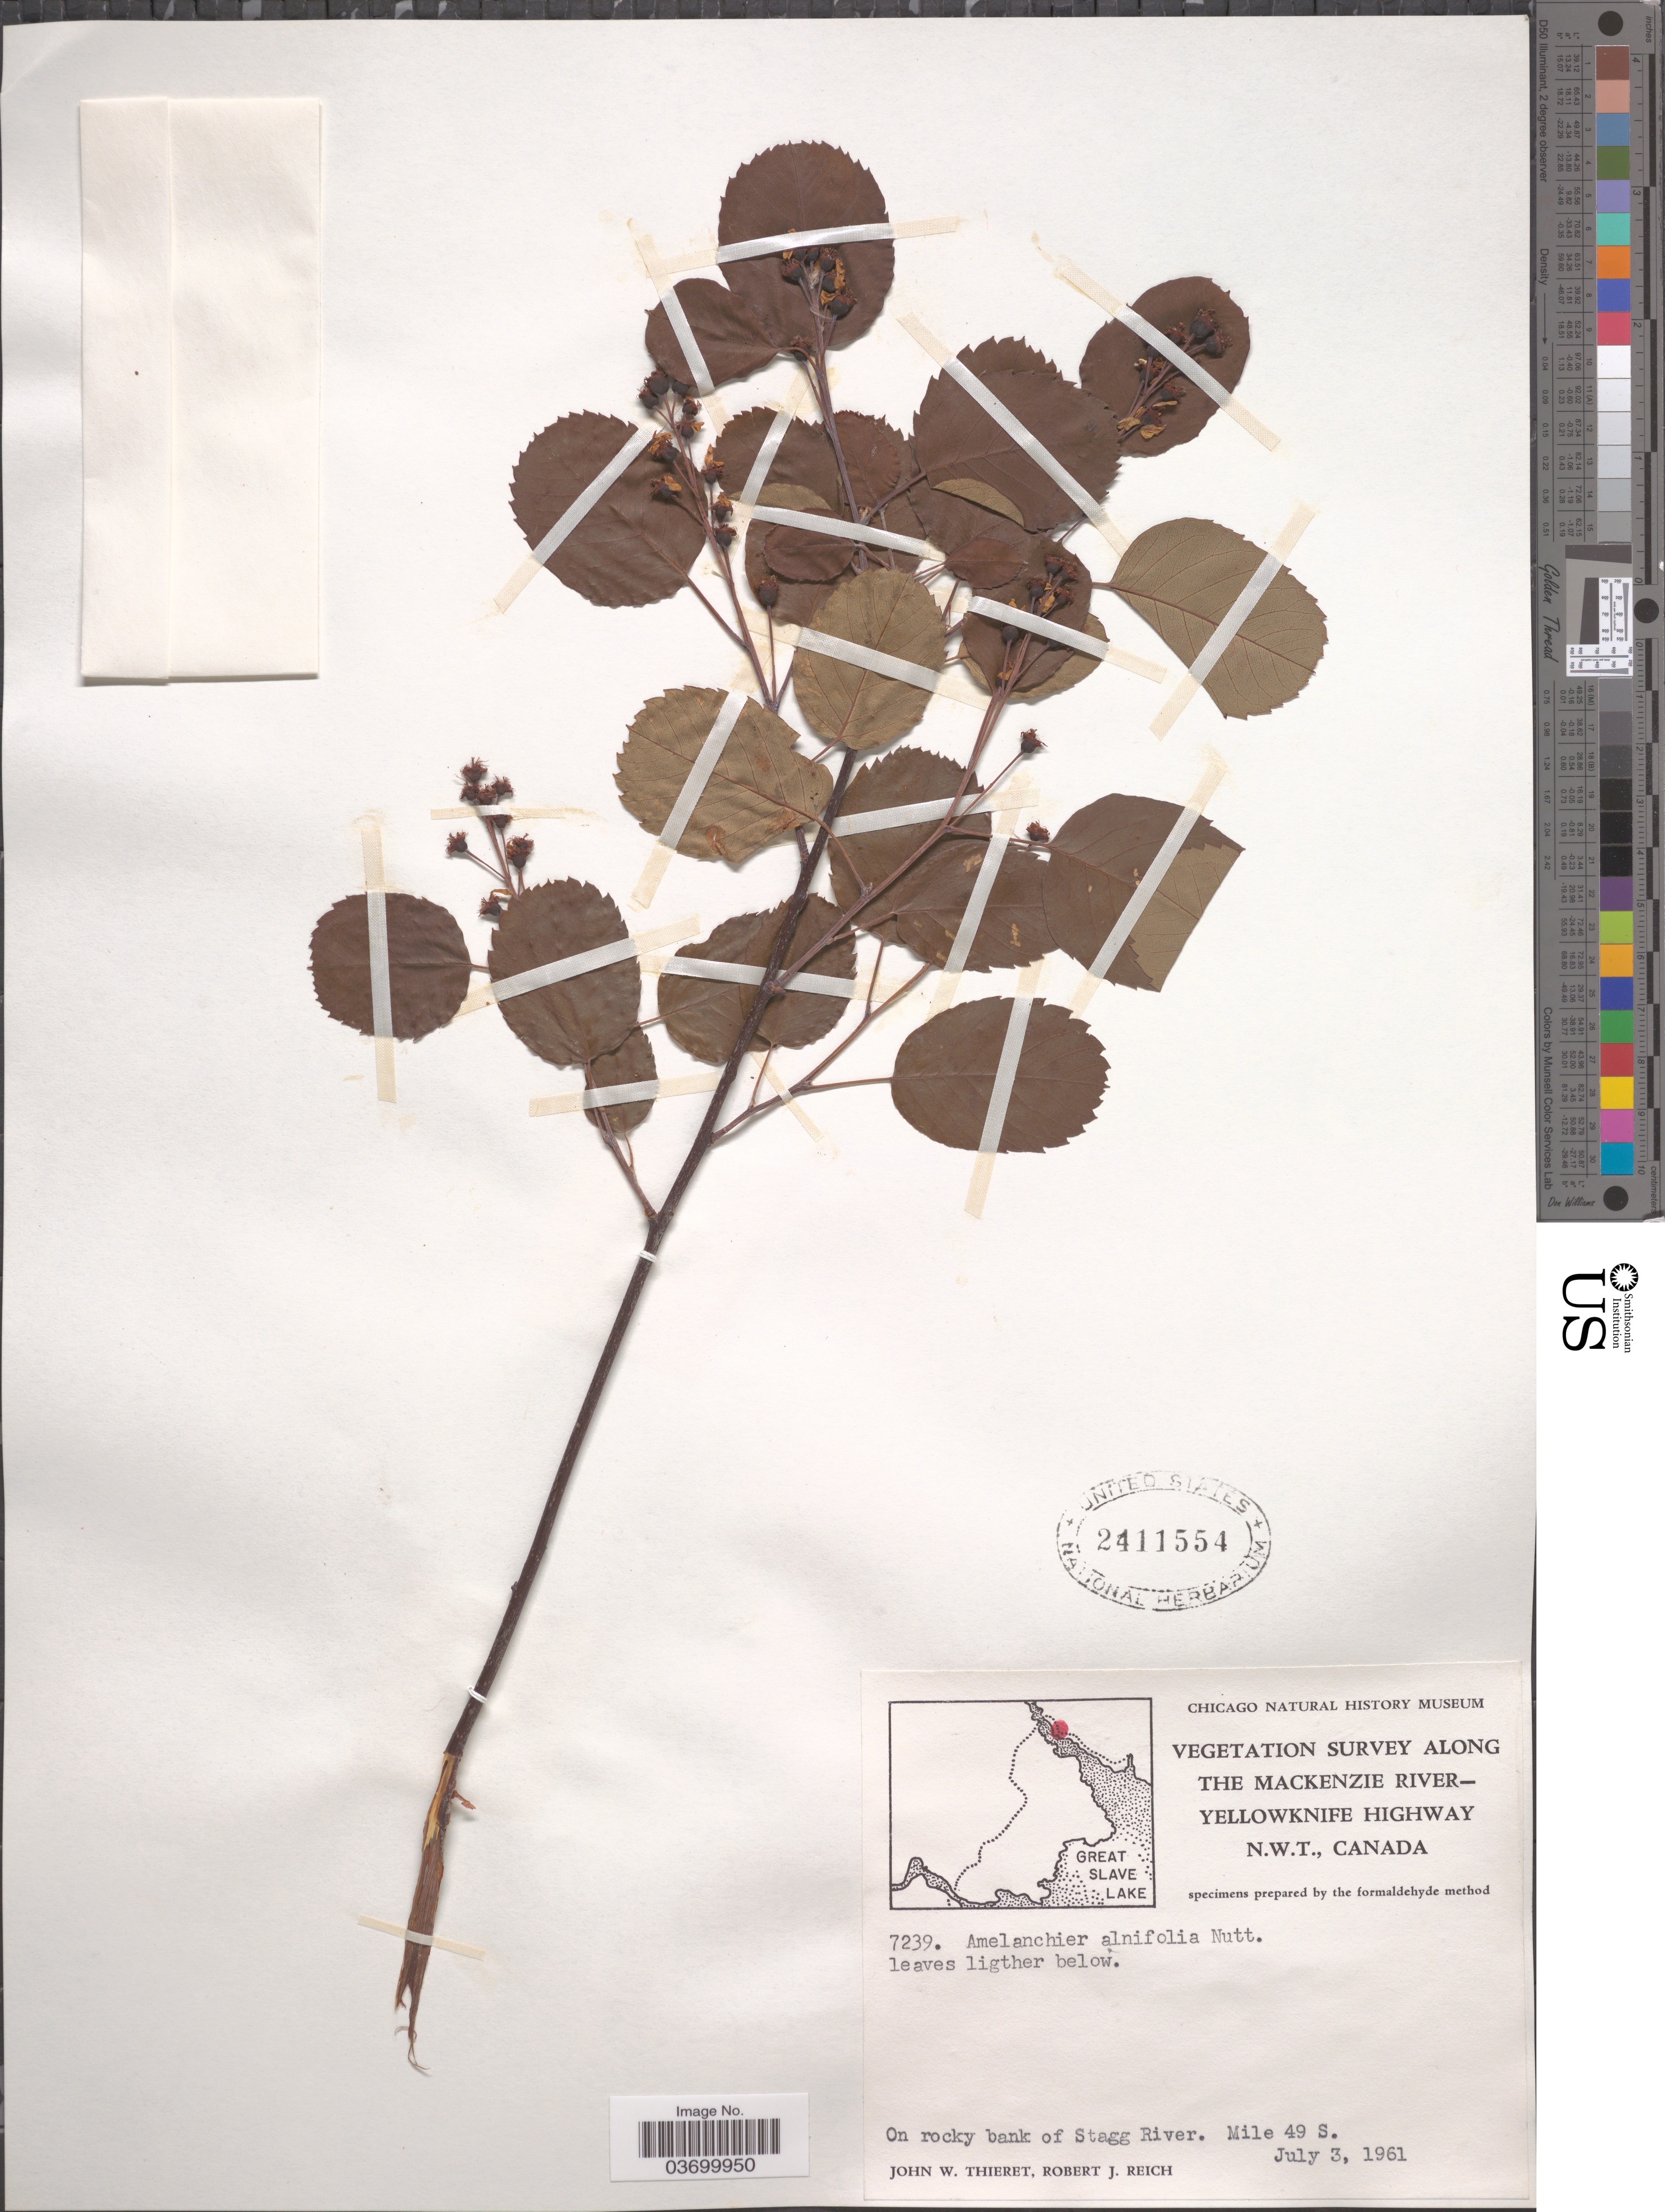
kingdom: Plantae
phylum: Tracheophyta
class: Magnoliopsida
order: Rosales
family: Rosaceae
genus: Amelanchier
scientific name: Amelanchier alnifolia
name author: (Nutt.) Nutt. ex M. Roem.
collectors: J. W. Thieret & R. Reich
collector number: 7239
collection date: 1961-07-03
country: Canada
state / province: Northwest Territories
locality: Along the Mackenzie River-Yellowknife Highway. On rocky bank of Stagg River. Mile 49 S.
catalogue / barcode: US 2411554